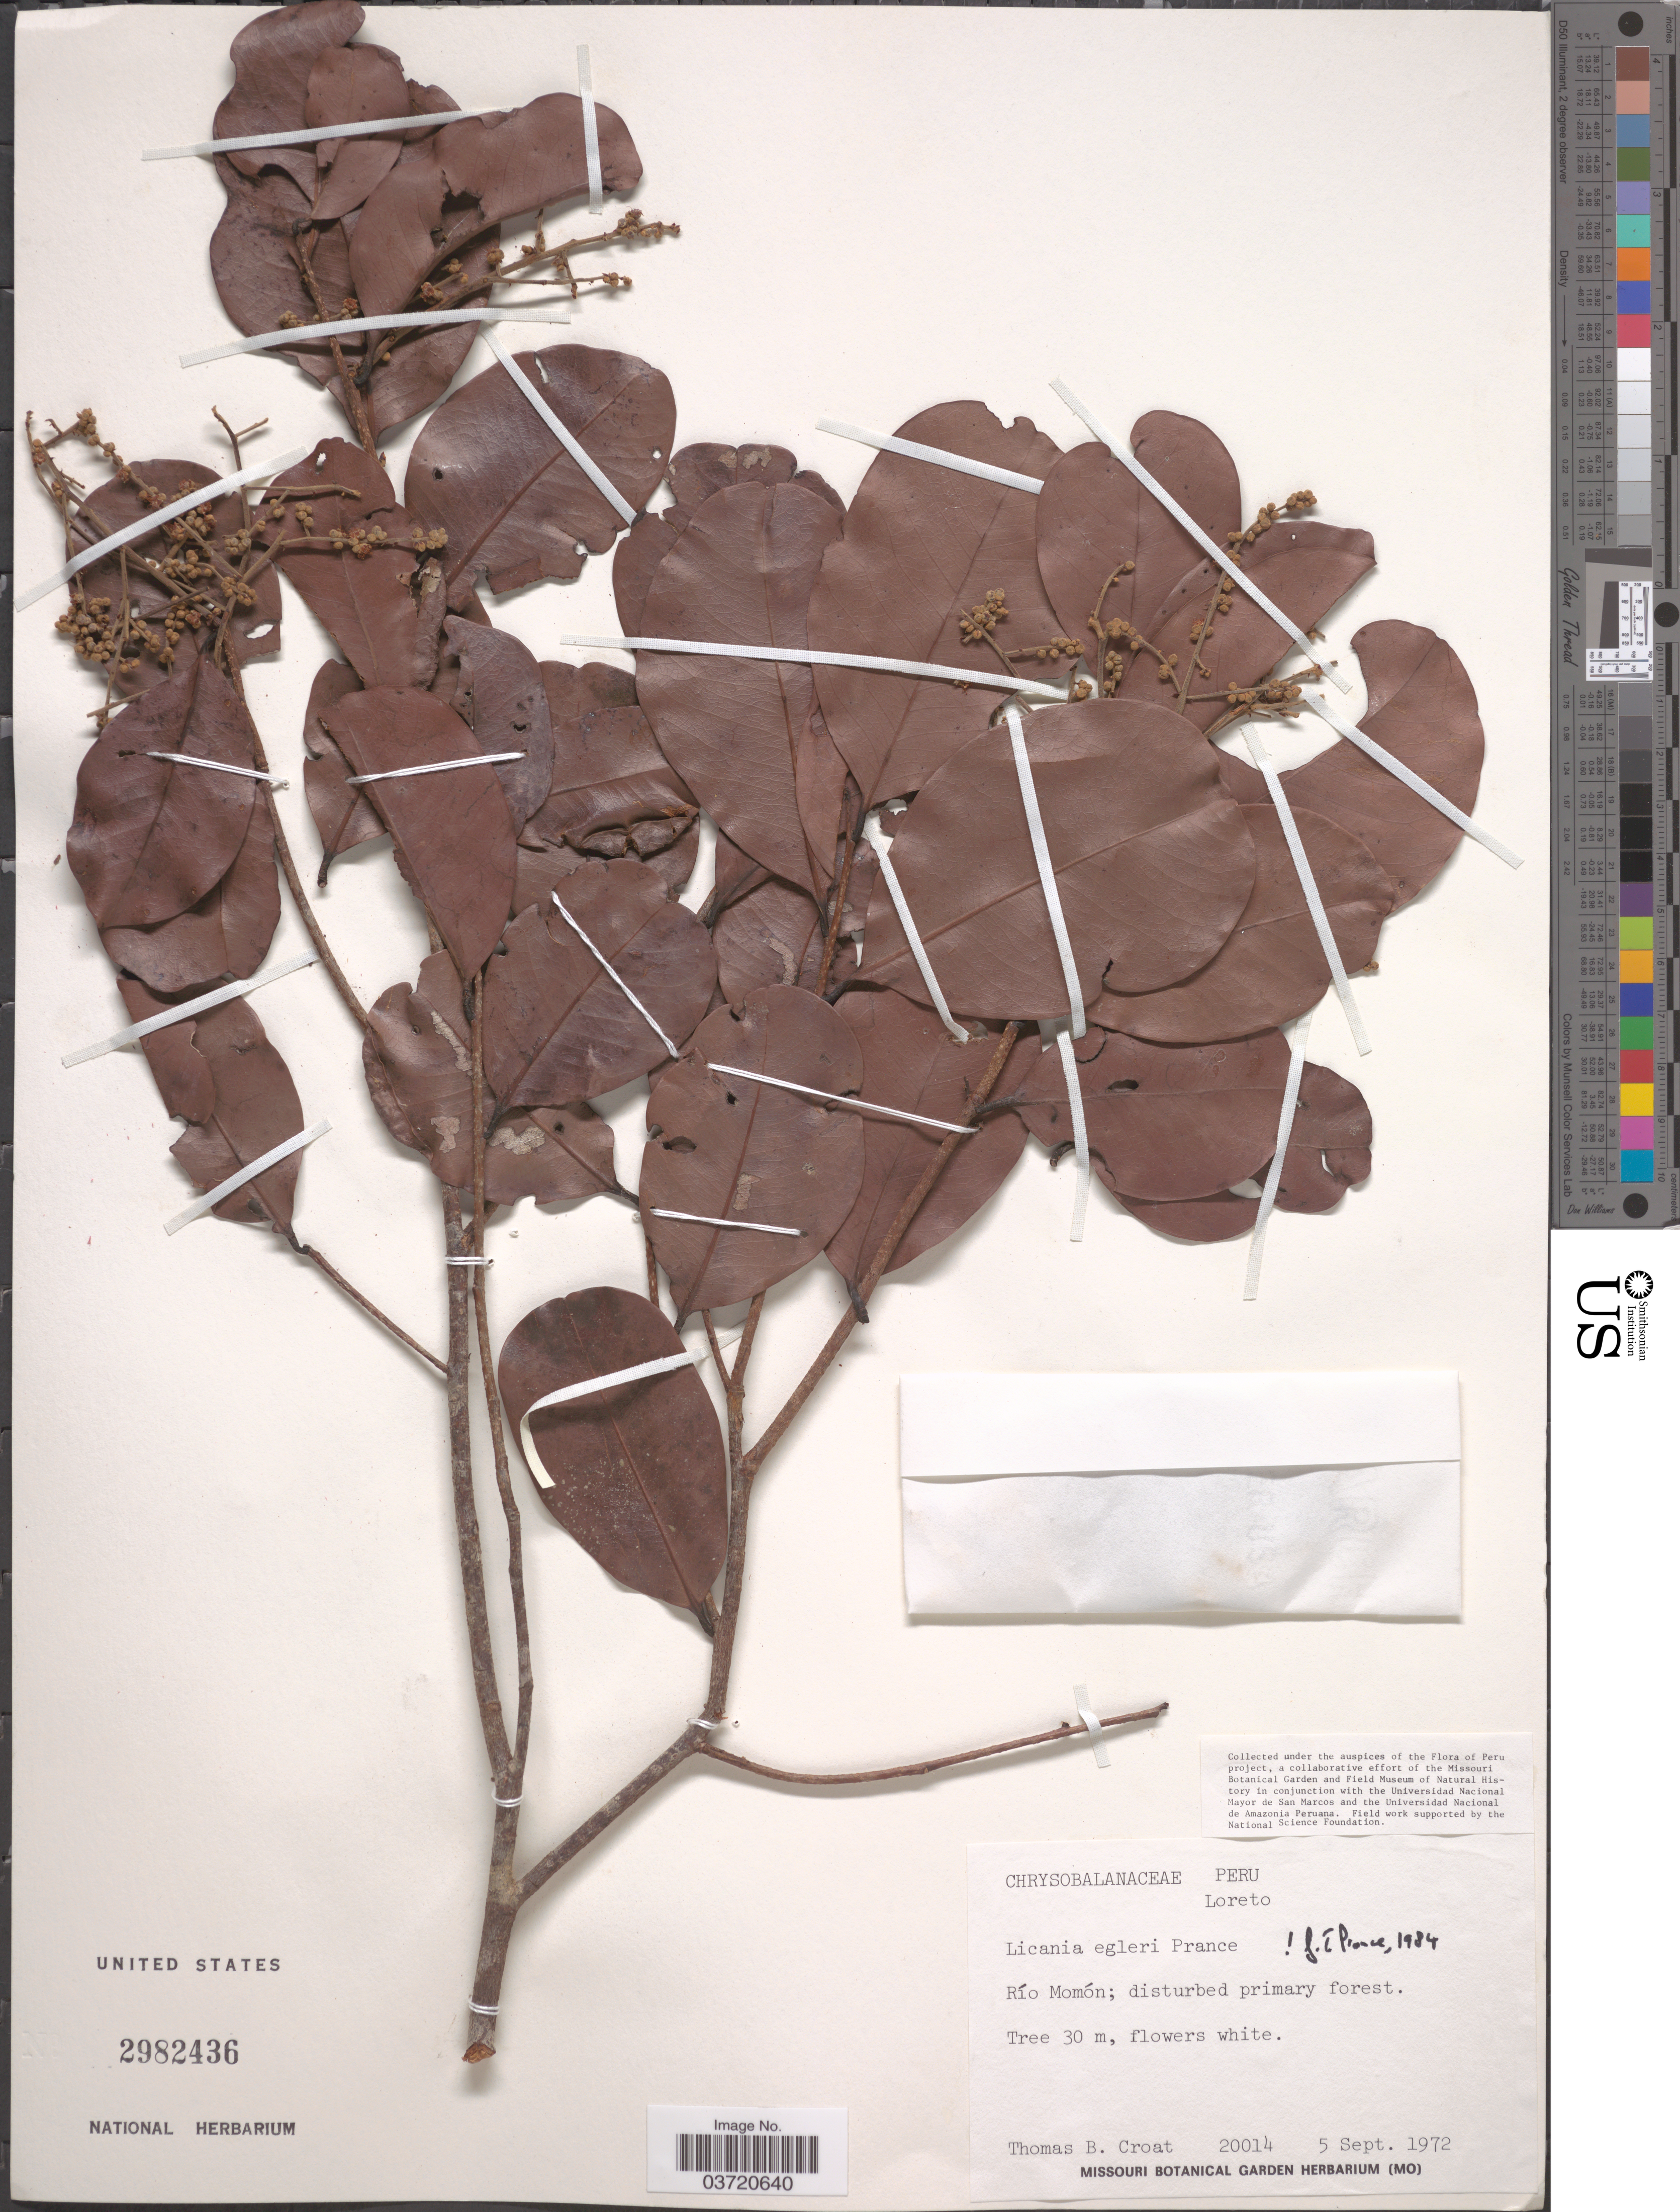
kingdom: Plantae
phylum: Tracheophyta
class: Magnoliopsida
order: Malpighiales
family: Chrysobalanaceae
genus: Moquilea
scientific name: Moquilea egleri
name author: (Prance) Sothers & Prance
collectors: T. B. Croat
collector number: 20014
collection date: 1972-09-05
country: Peru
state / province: Loreto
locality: Río Momón.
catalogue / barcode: US 2982436